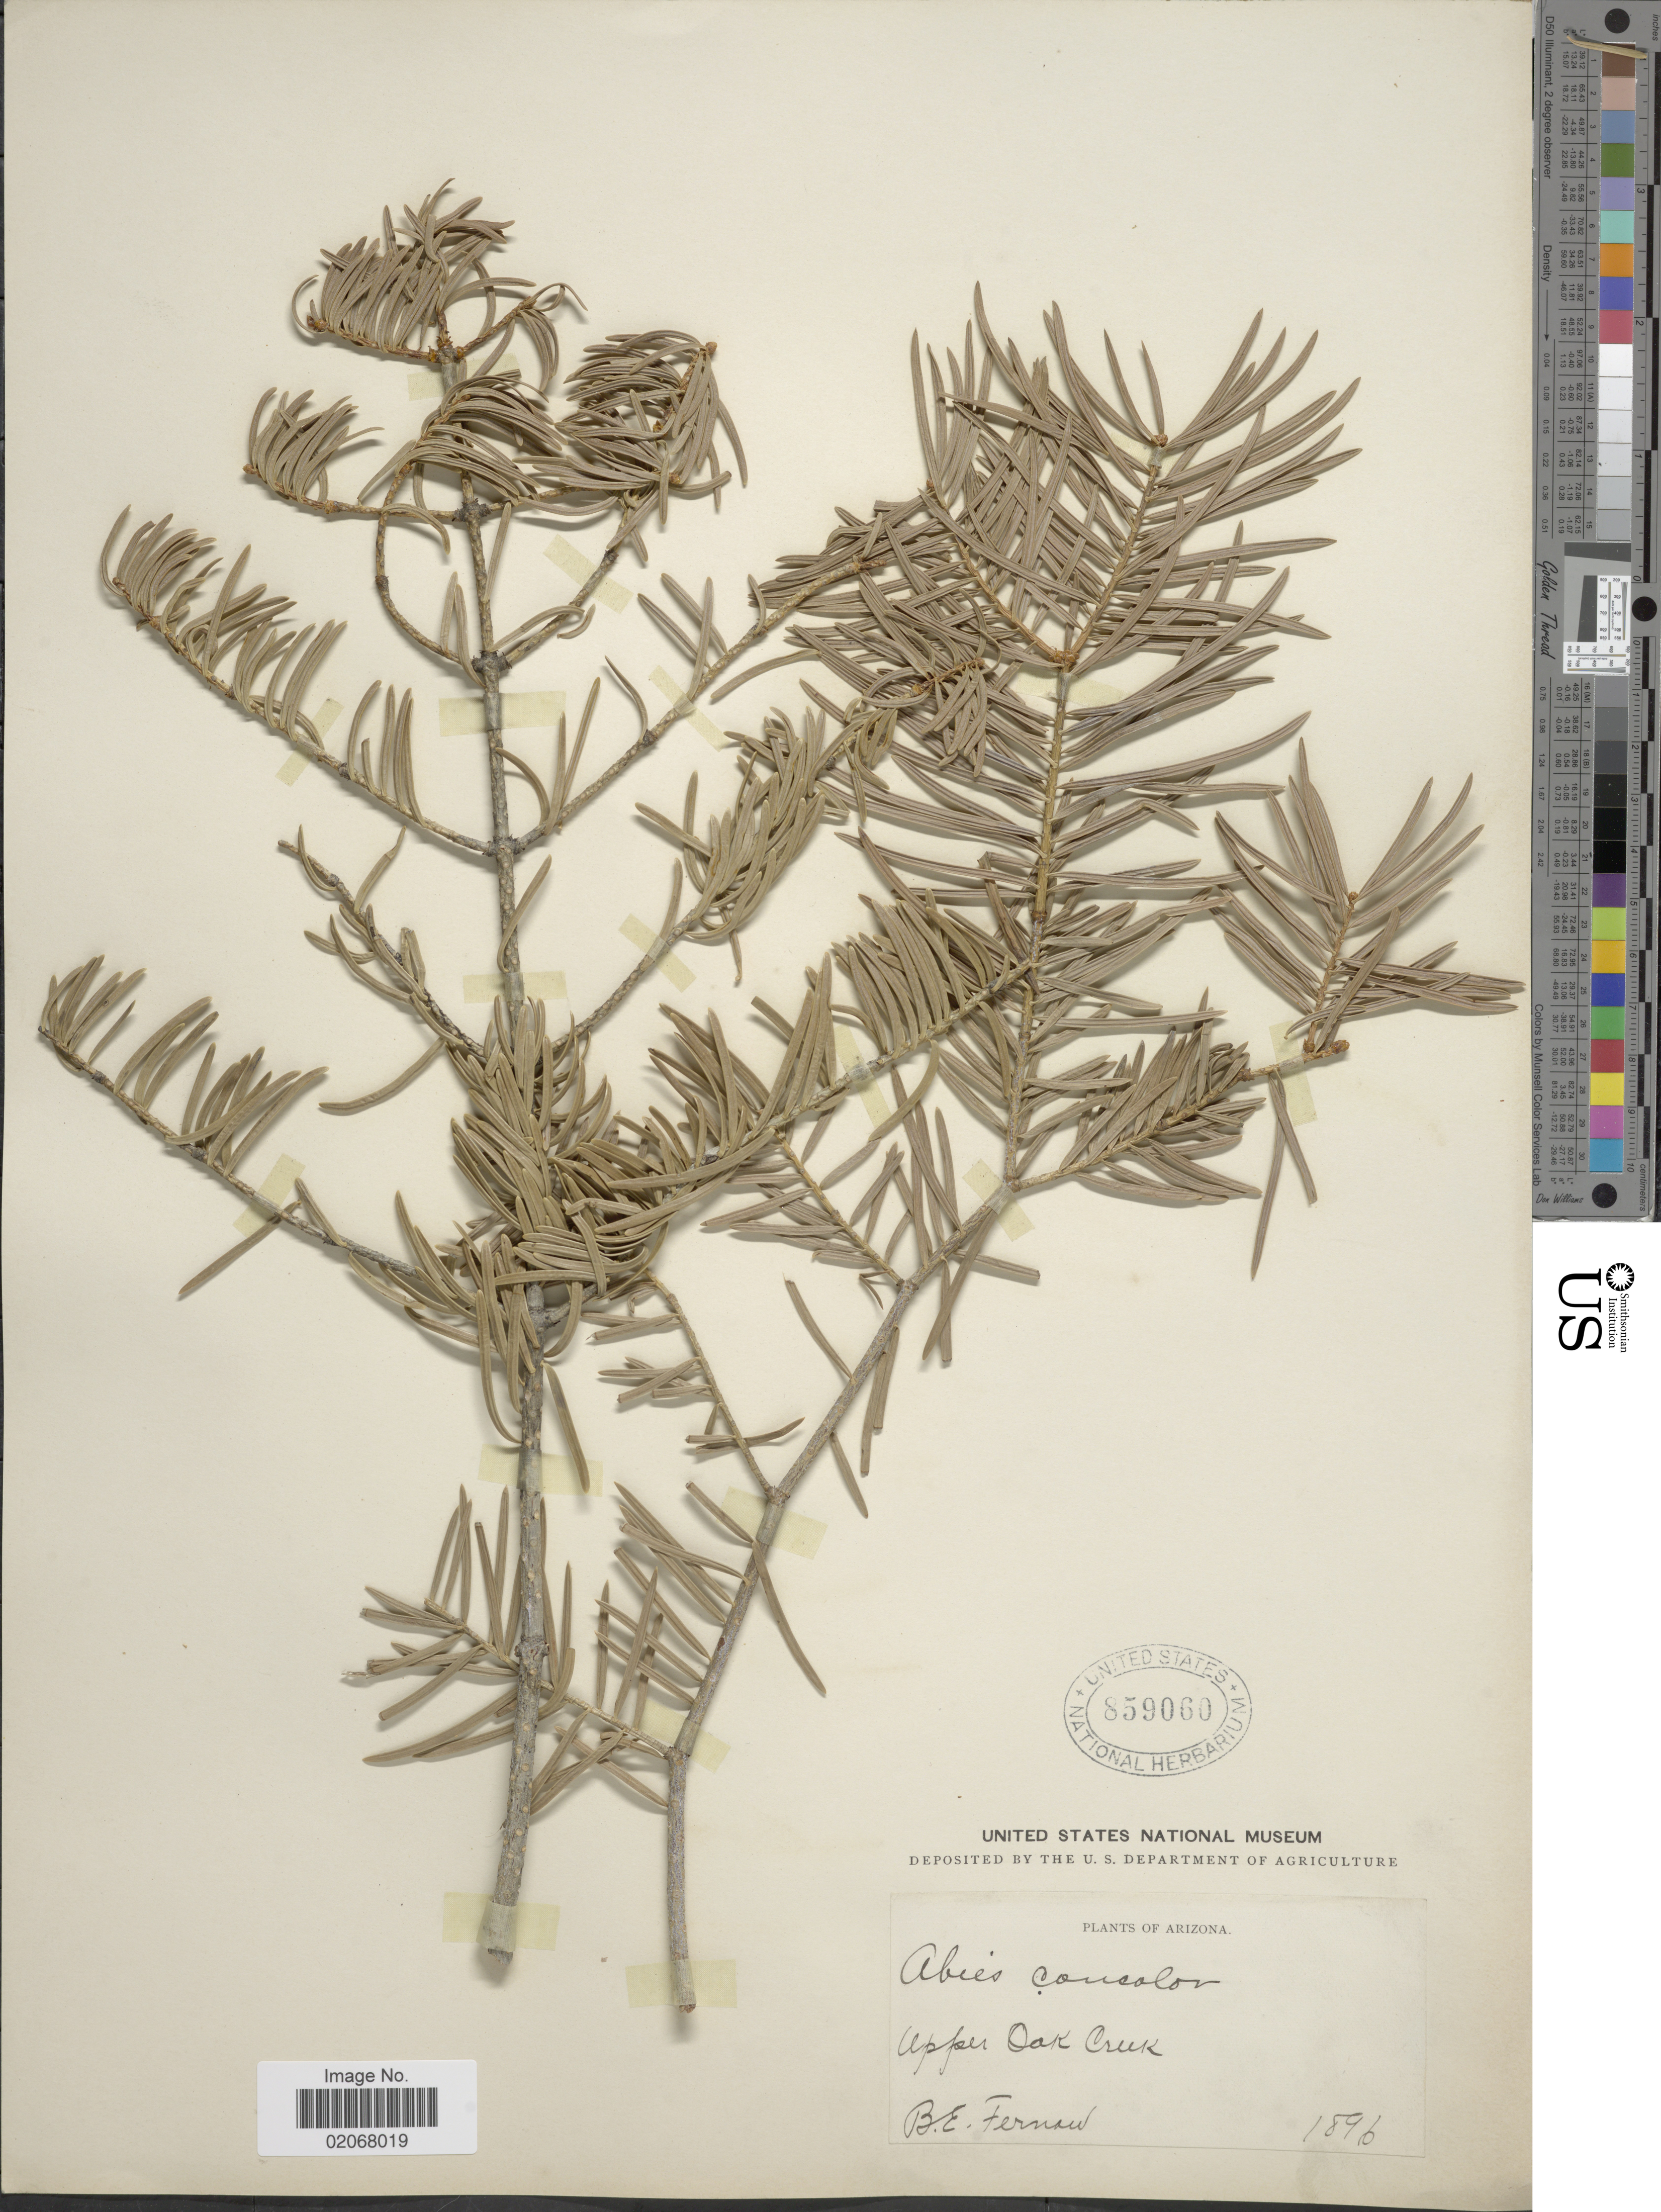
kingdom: Plantae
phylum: Tracheophyta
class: Pinopsida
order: Pinales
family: Pinaceae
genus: Abies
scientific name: Abies concolor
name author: (Gordon & Glend.) Lindl. ex Hildebr.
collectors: B. Fernow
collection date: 1896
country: United States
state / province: Arizona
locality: Upper Oak Creek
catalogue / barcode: US 859060